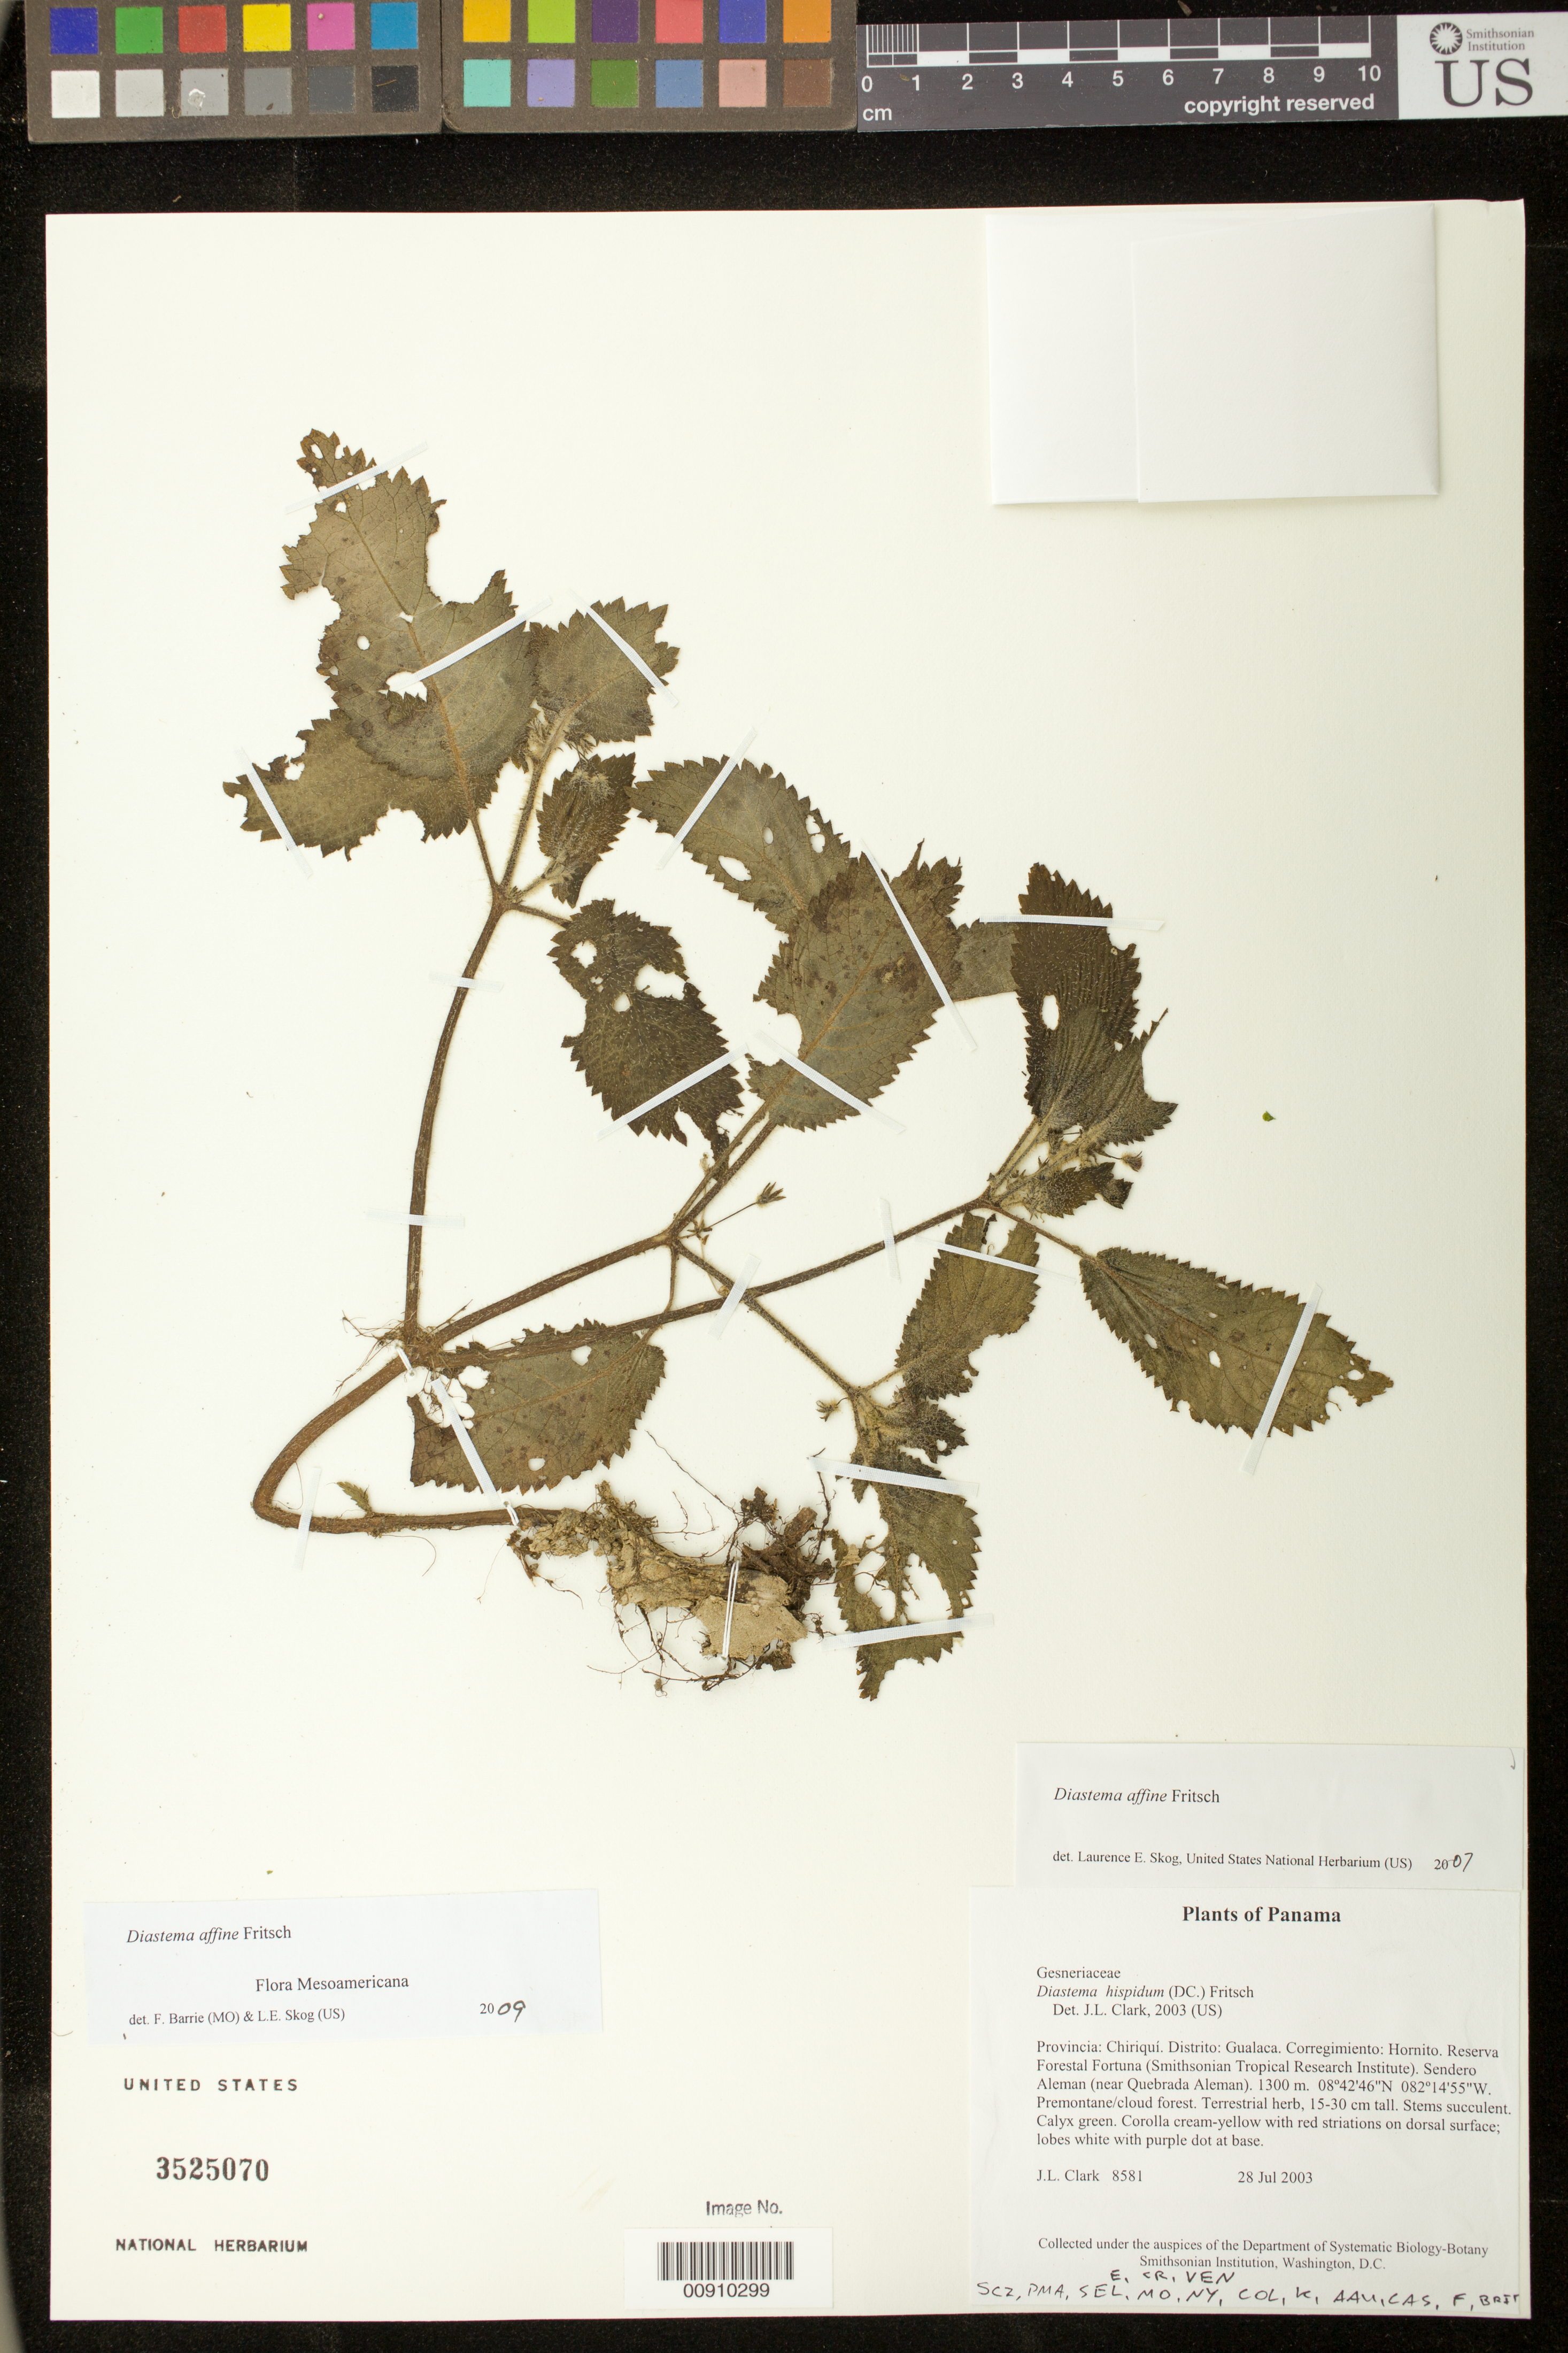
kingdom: Plantae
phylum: Tracheophyta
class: Magnoliopsida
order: Lamiales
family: Gesneriaceae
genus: Diastema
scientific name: Diastema affine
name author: Fritsch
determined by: Skog, Laurence E.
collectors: J. L. Clark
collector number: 8581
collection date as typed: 28 Jul 2003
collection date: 2003-07-28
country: Panama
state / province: Chiriquí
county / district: Gualaca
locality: Gualaca. Corregimiento: Hornito. Reserva Forestal Fortuna (Smithsonian Tropical Research Institute). Sendero Aleman (near Quebrada Aleman).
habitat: Premontane/cloud forest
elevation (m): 1300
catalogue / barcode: US 3525070